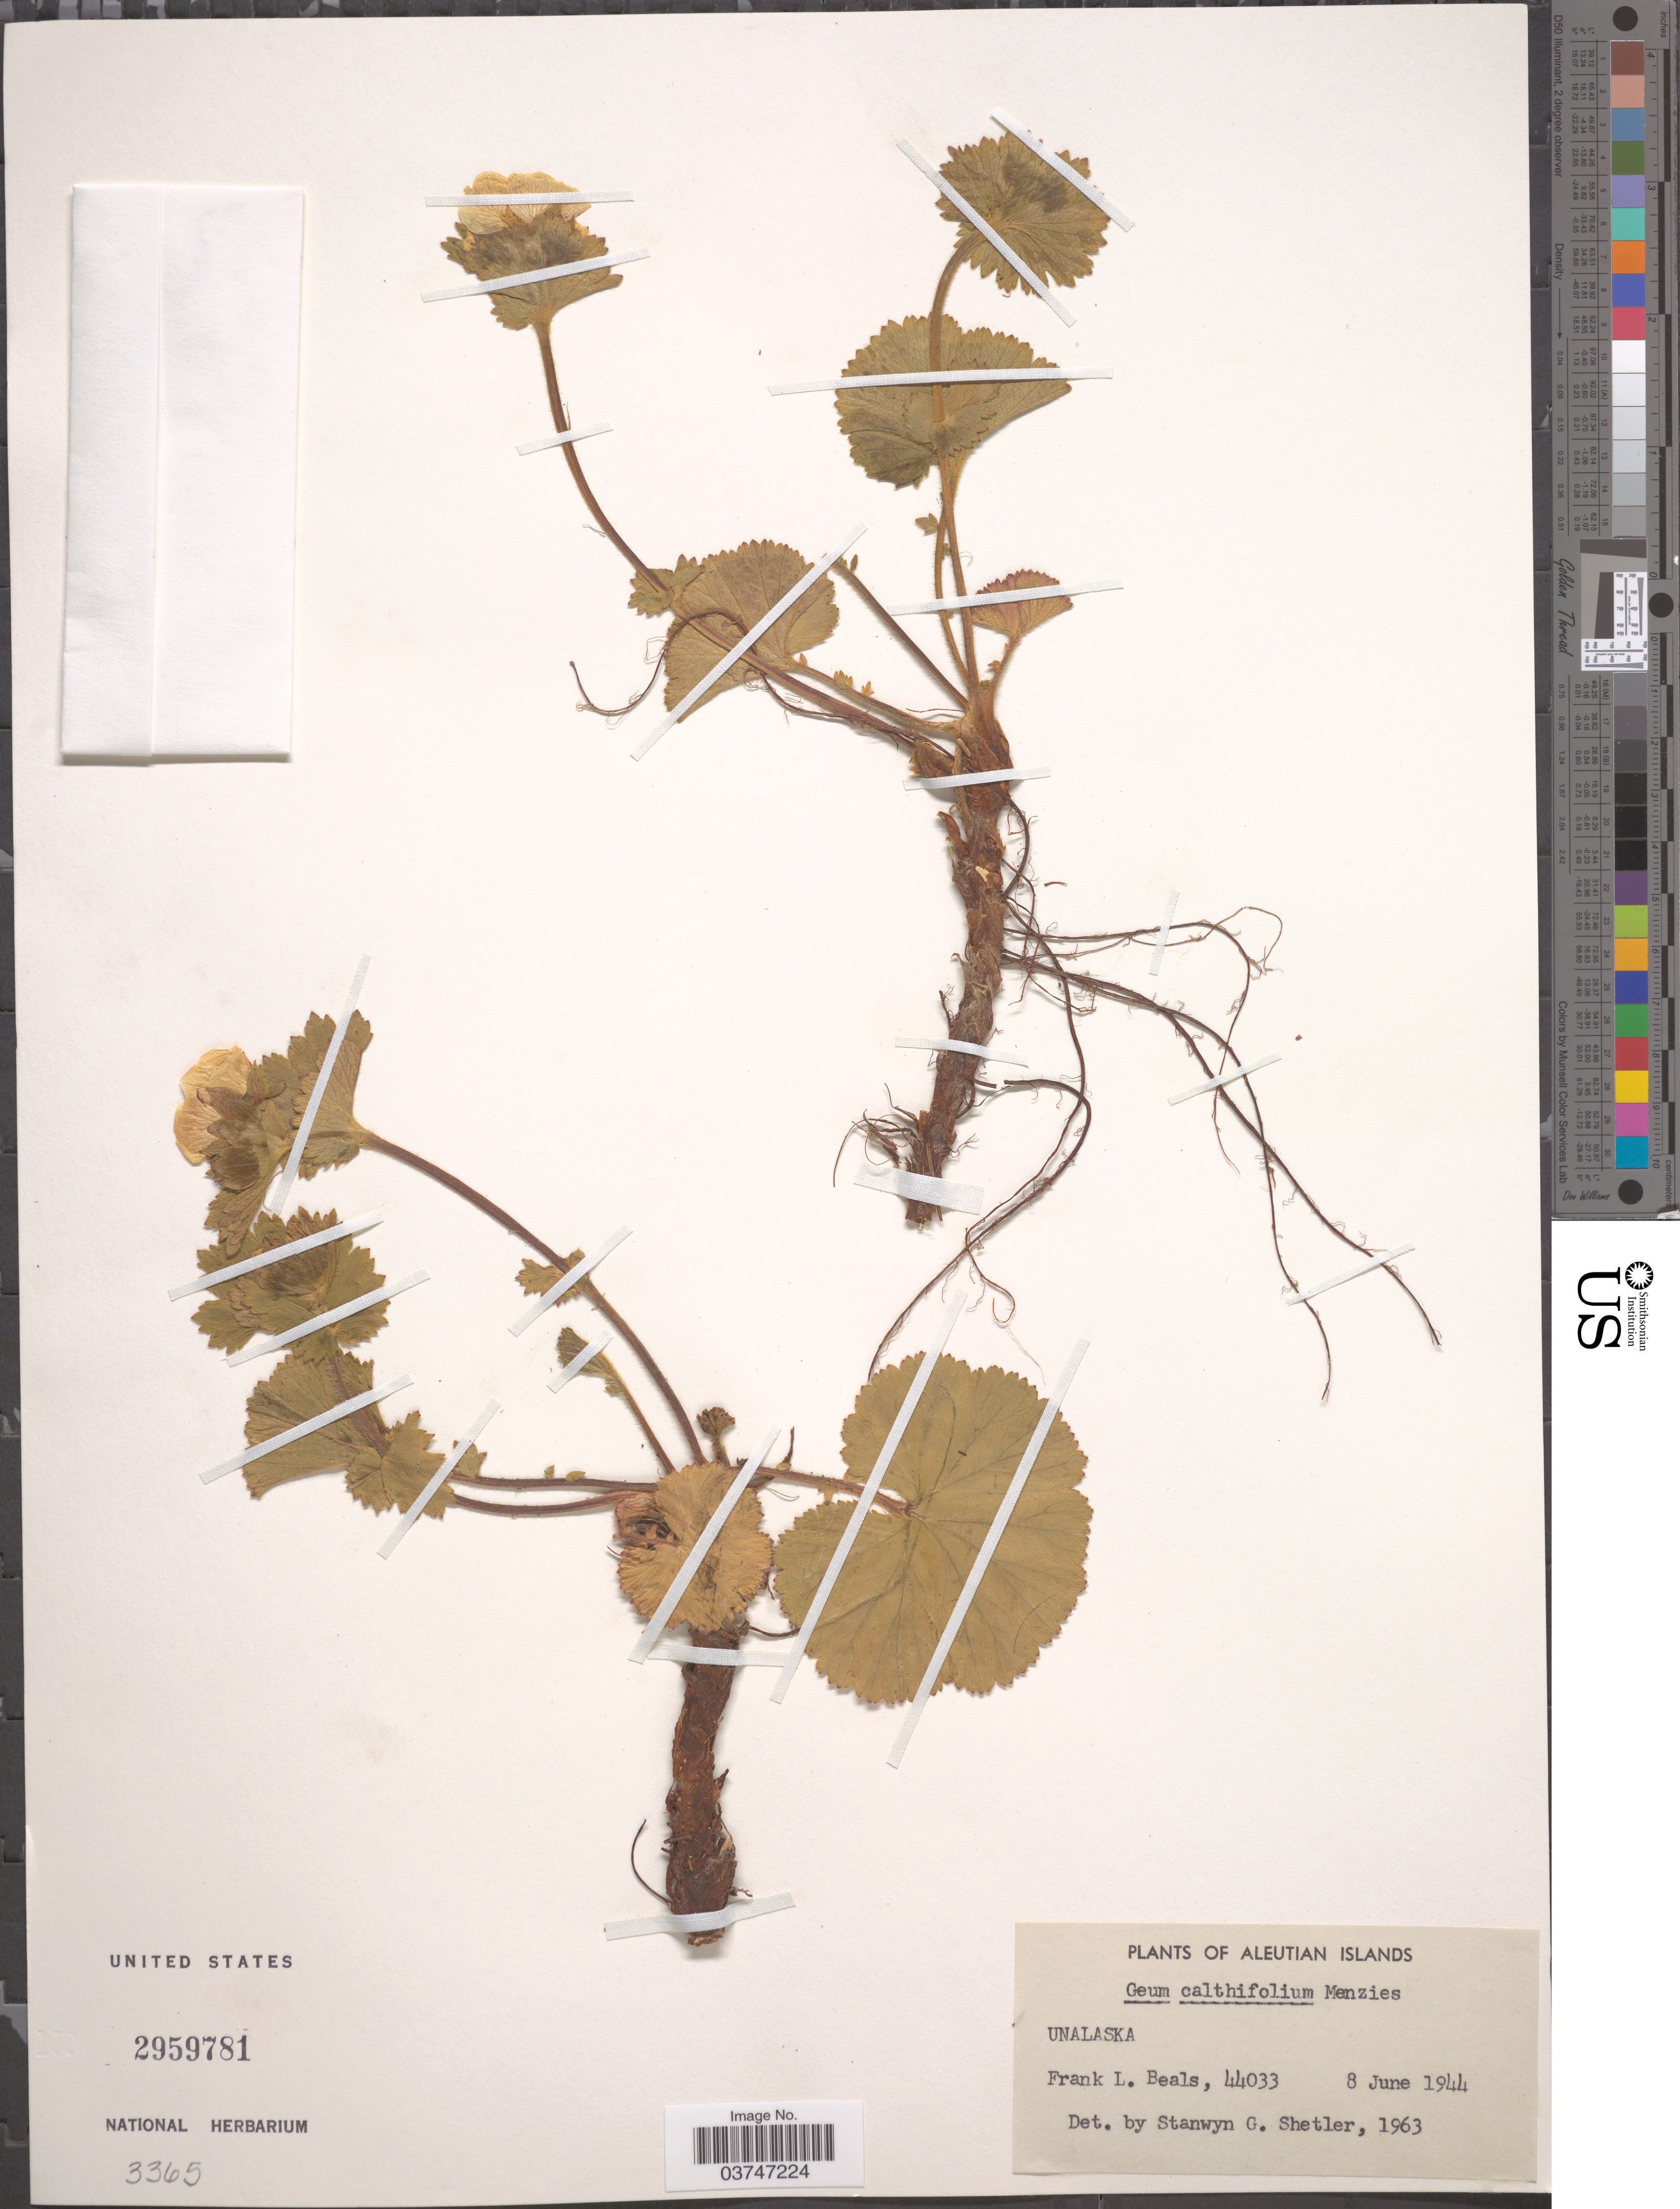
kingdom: Plantae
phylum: Tracheophyta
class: Magnoliopsida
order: Rosales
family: Rosaceae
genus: Geum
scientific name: Geum calthifolium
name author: Menzies ex Sm.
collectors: F. Beals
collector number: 44033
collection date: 1944-06-08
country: United States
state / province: Alaska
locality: Aleutian Islands. Unalaska.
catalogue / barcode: US 2959781